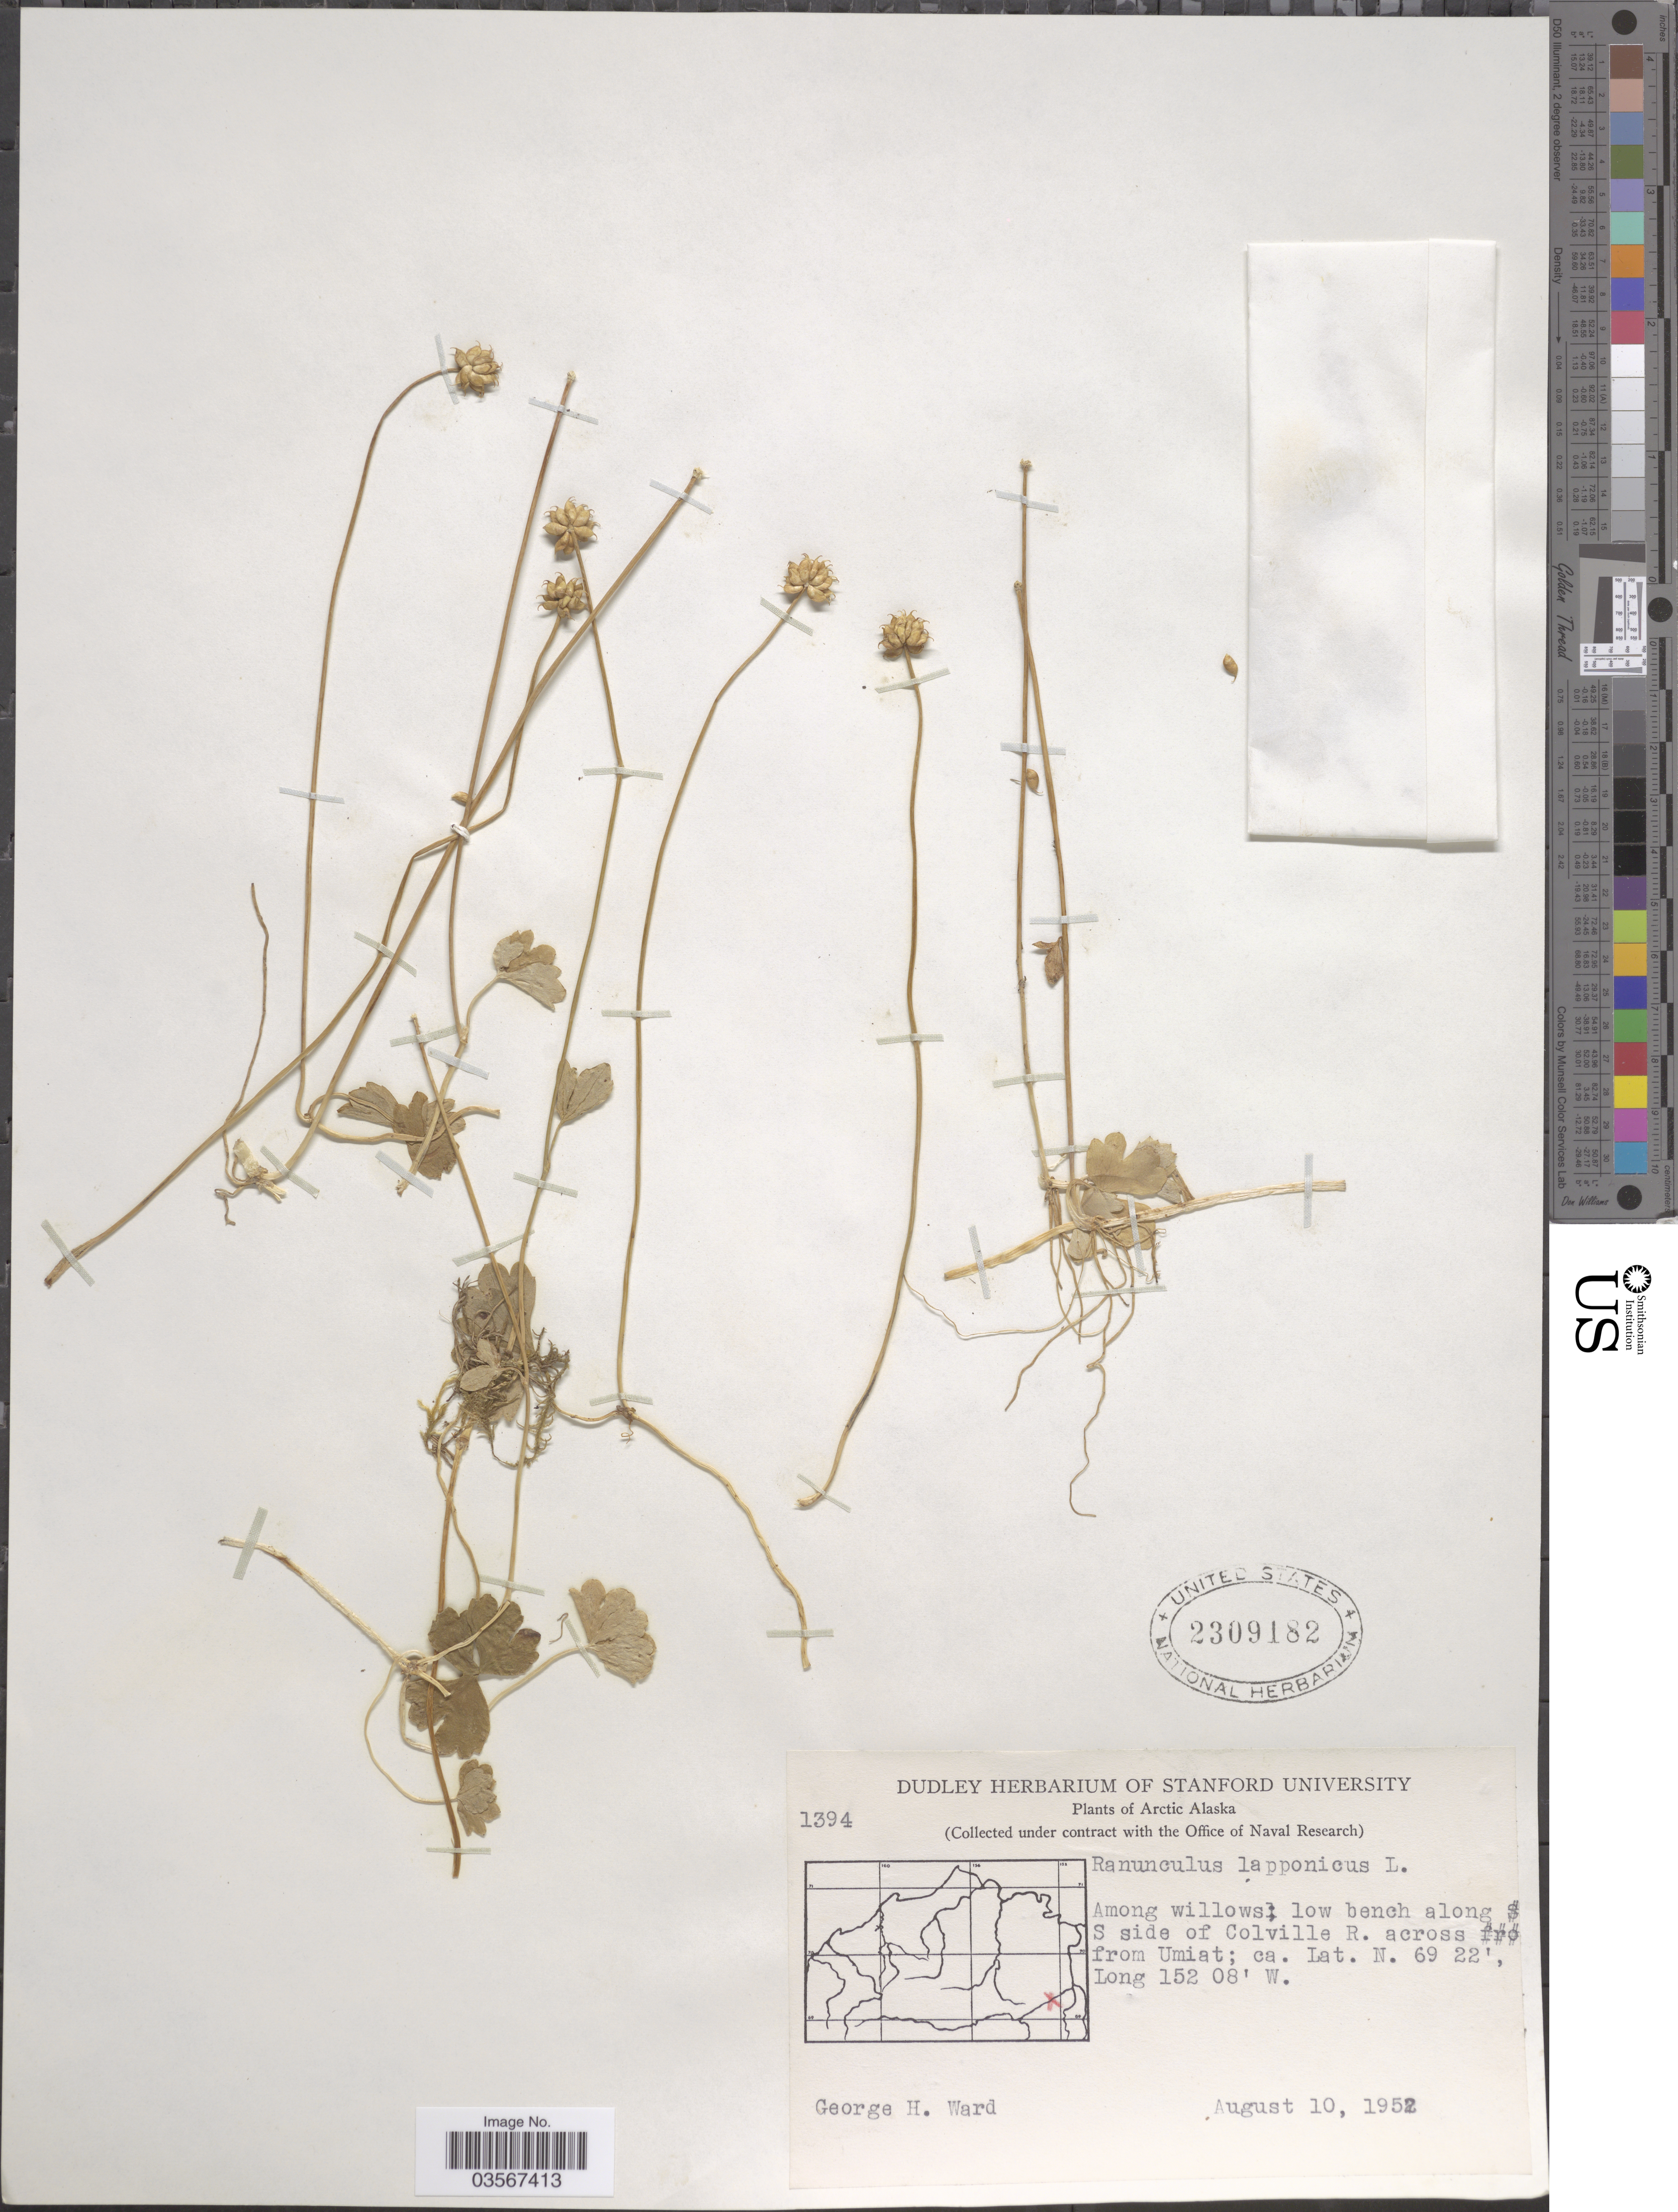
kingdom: Plantae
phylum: Tracheophyta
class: Magnoliopsida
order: Ranunculales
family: Ranunculaceae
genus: Ranunculus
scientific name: Ranunculus lapponicus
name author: L.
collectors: G. H. Ward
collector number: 1394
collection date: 1952-08-10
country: United States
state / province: Alaska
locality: Arctic Alaska. Among willows low bench along S side of Colville R. across from Umiat.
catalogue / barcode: US 2309182